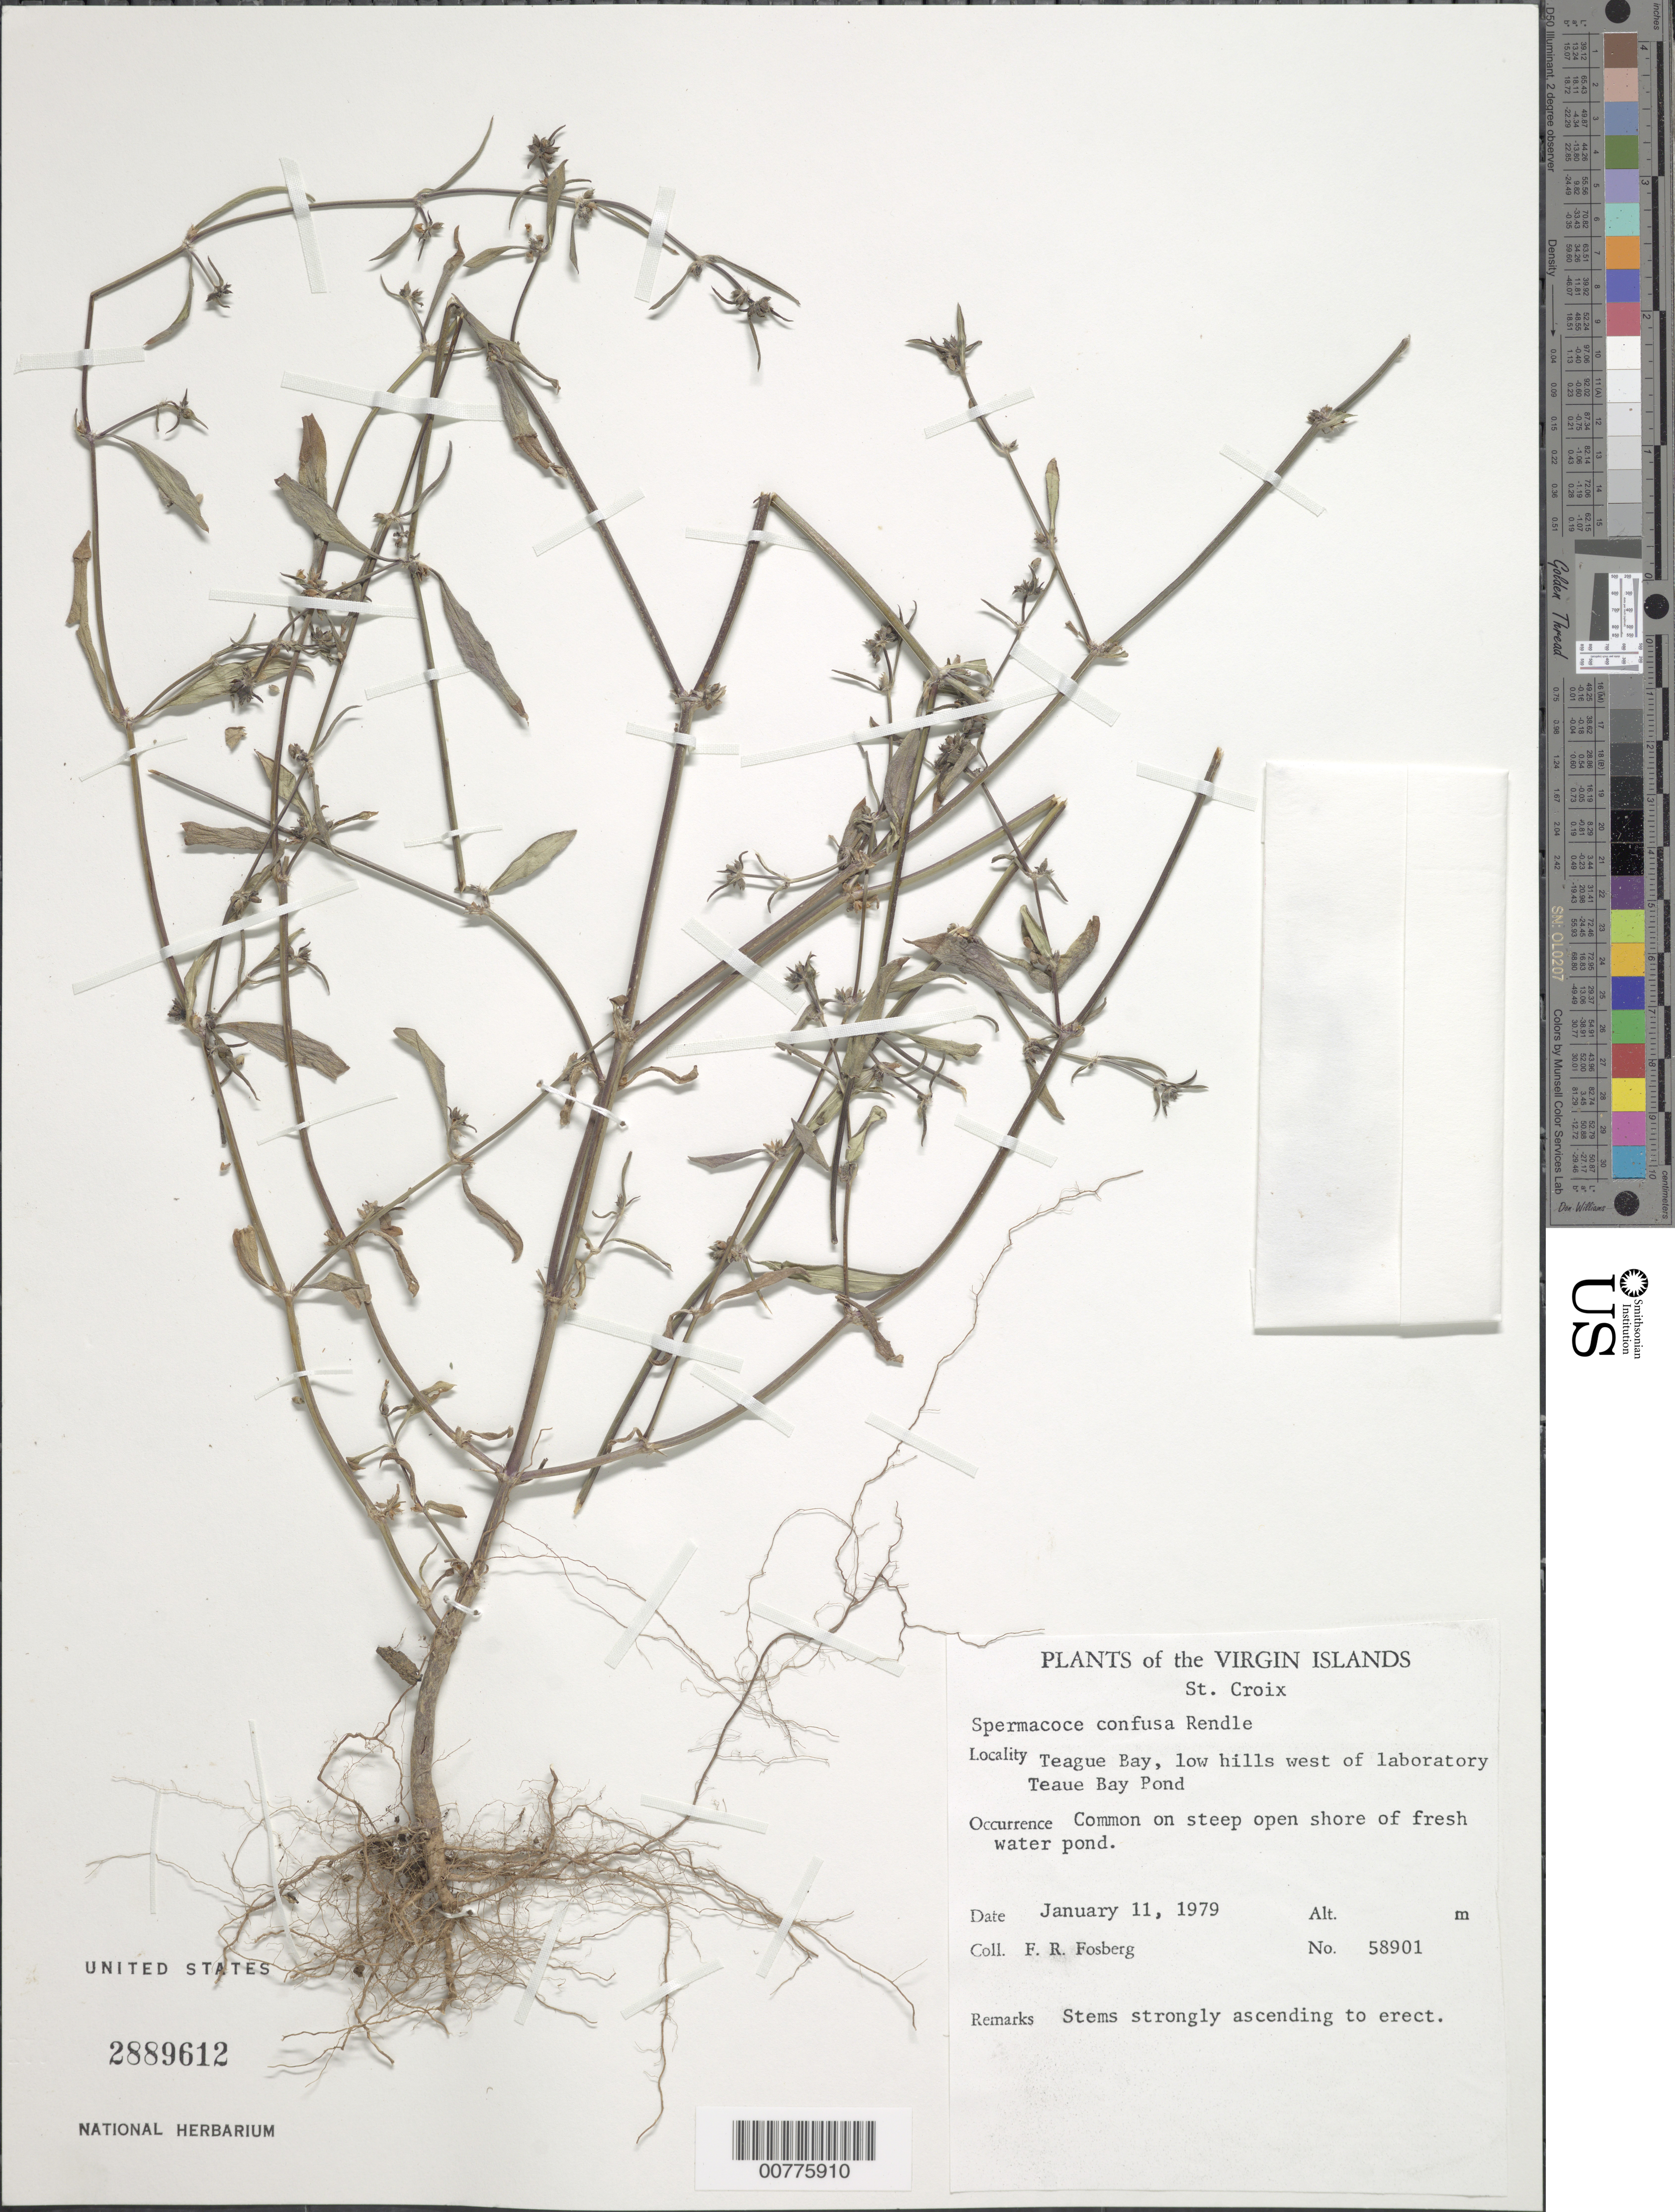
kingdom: Plantae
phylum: Tracheophyta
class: Magnoliopsida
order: Gentianales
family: Rubiaceae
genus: Spermacoce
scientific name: Spermacoce tenuior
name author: L.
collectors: F. R. Fosberg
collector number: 58901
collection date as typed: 11 Jan 1979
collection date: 1979-01-11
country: U.S. Virgin Islands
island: St. Croix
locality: Teague Bay, low hills west of laboratory Teague Bay Pond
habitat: Common on steep open shore of fresh water pond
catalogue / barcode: US 2889612